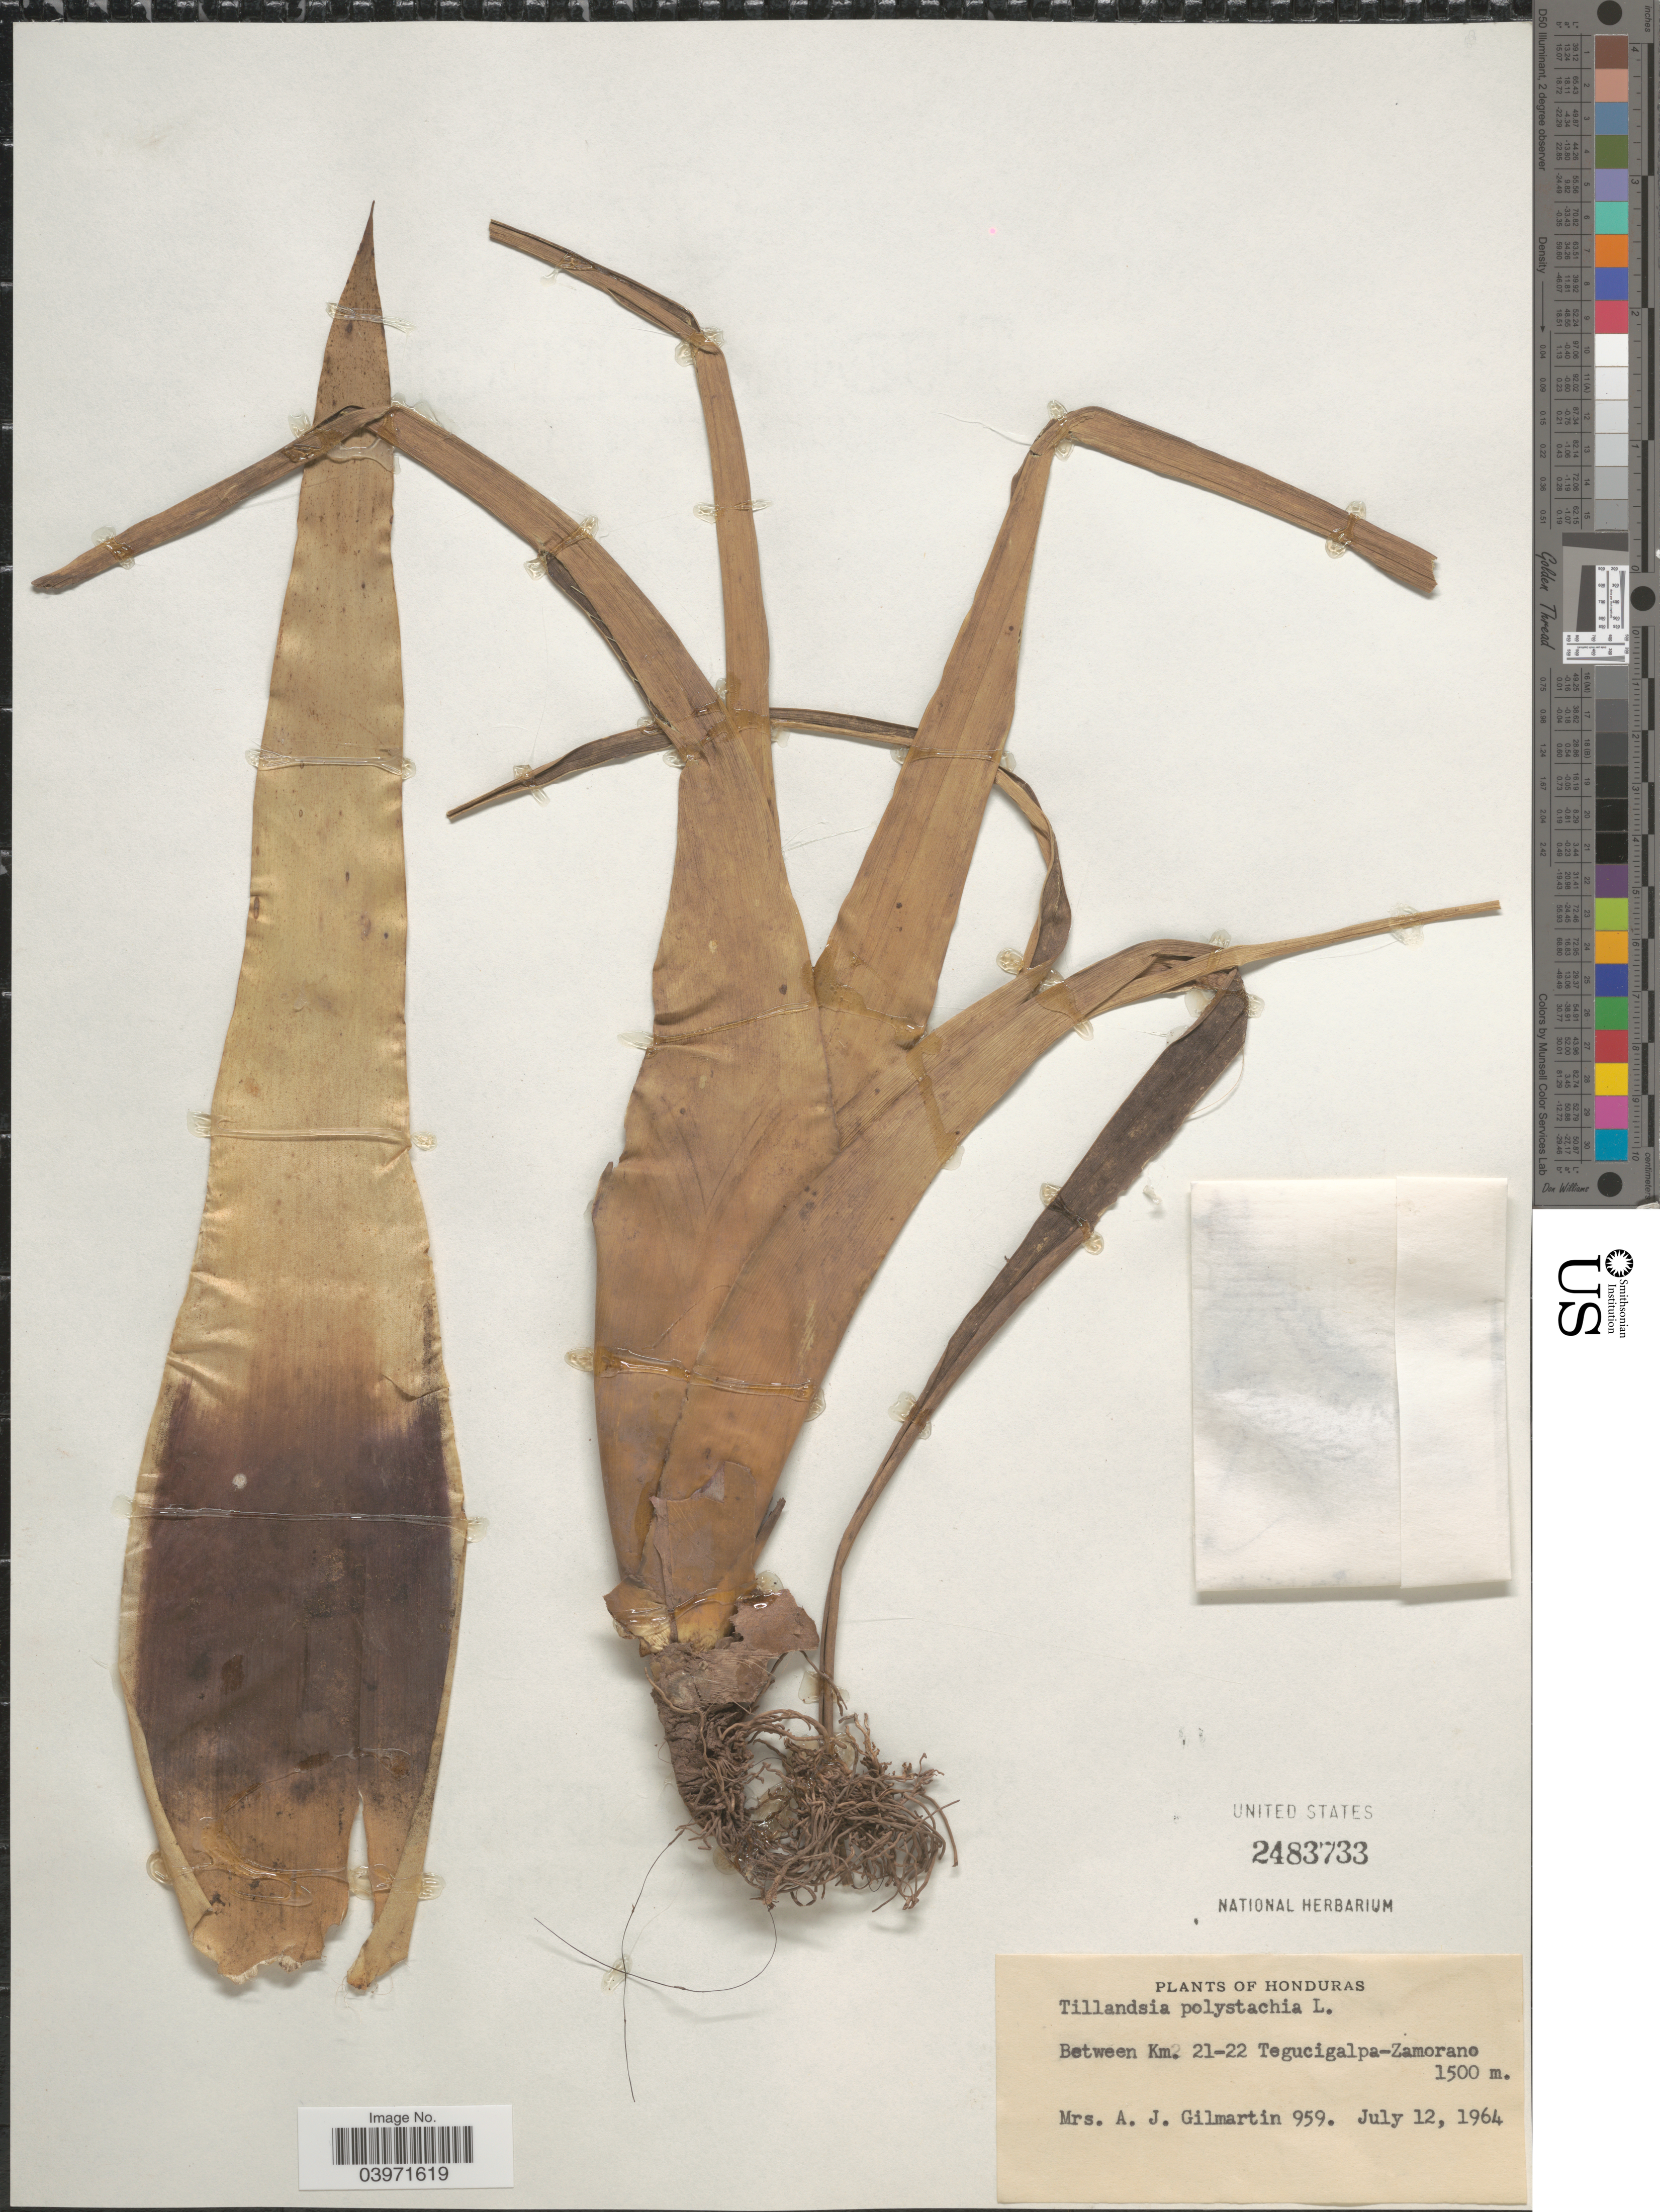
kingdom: Plantae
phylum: Tracheophyta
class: Liliopsida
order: Poales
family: Bromeliaceae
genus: Tillandsia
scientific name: Tillandsia polystachia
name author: (L.) L.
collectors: A. J. Gilmartin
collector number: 959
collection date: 1964-07-12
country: Honduras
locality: Betweeen Km. 21-22 Tegucigalpa-Zamorano.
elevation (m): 1500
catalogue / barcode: US 2483733